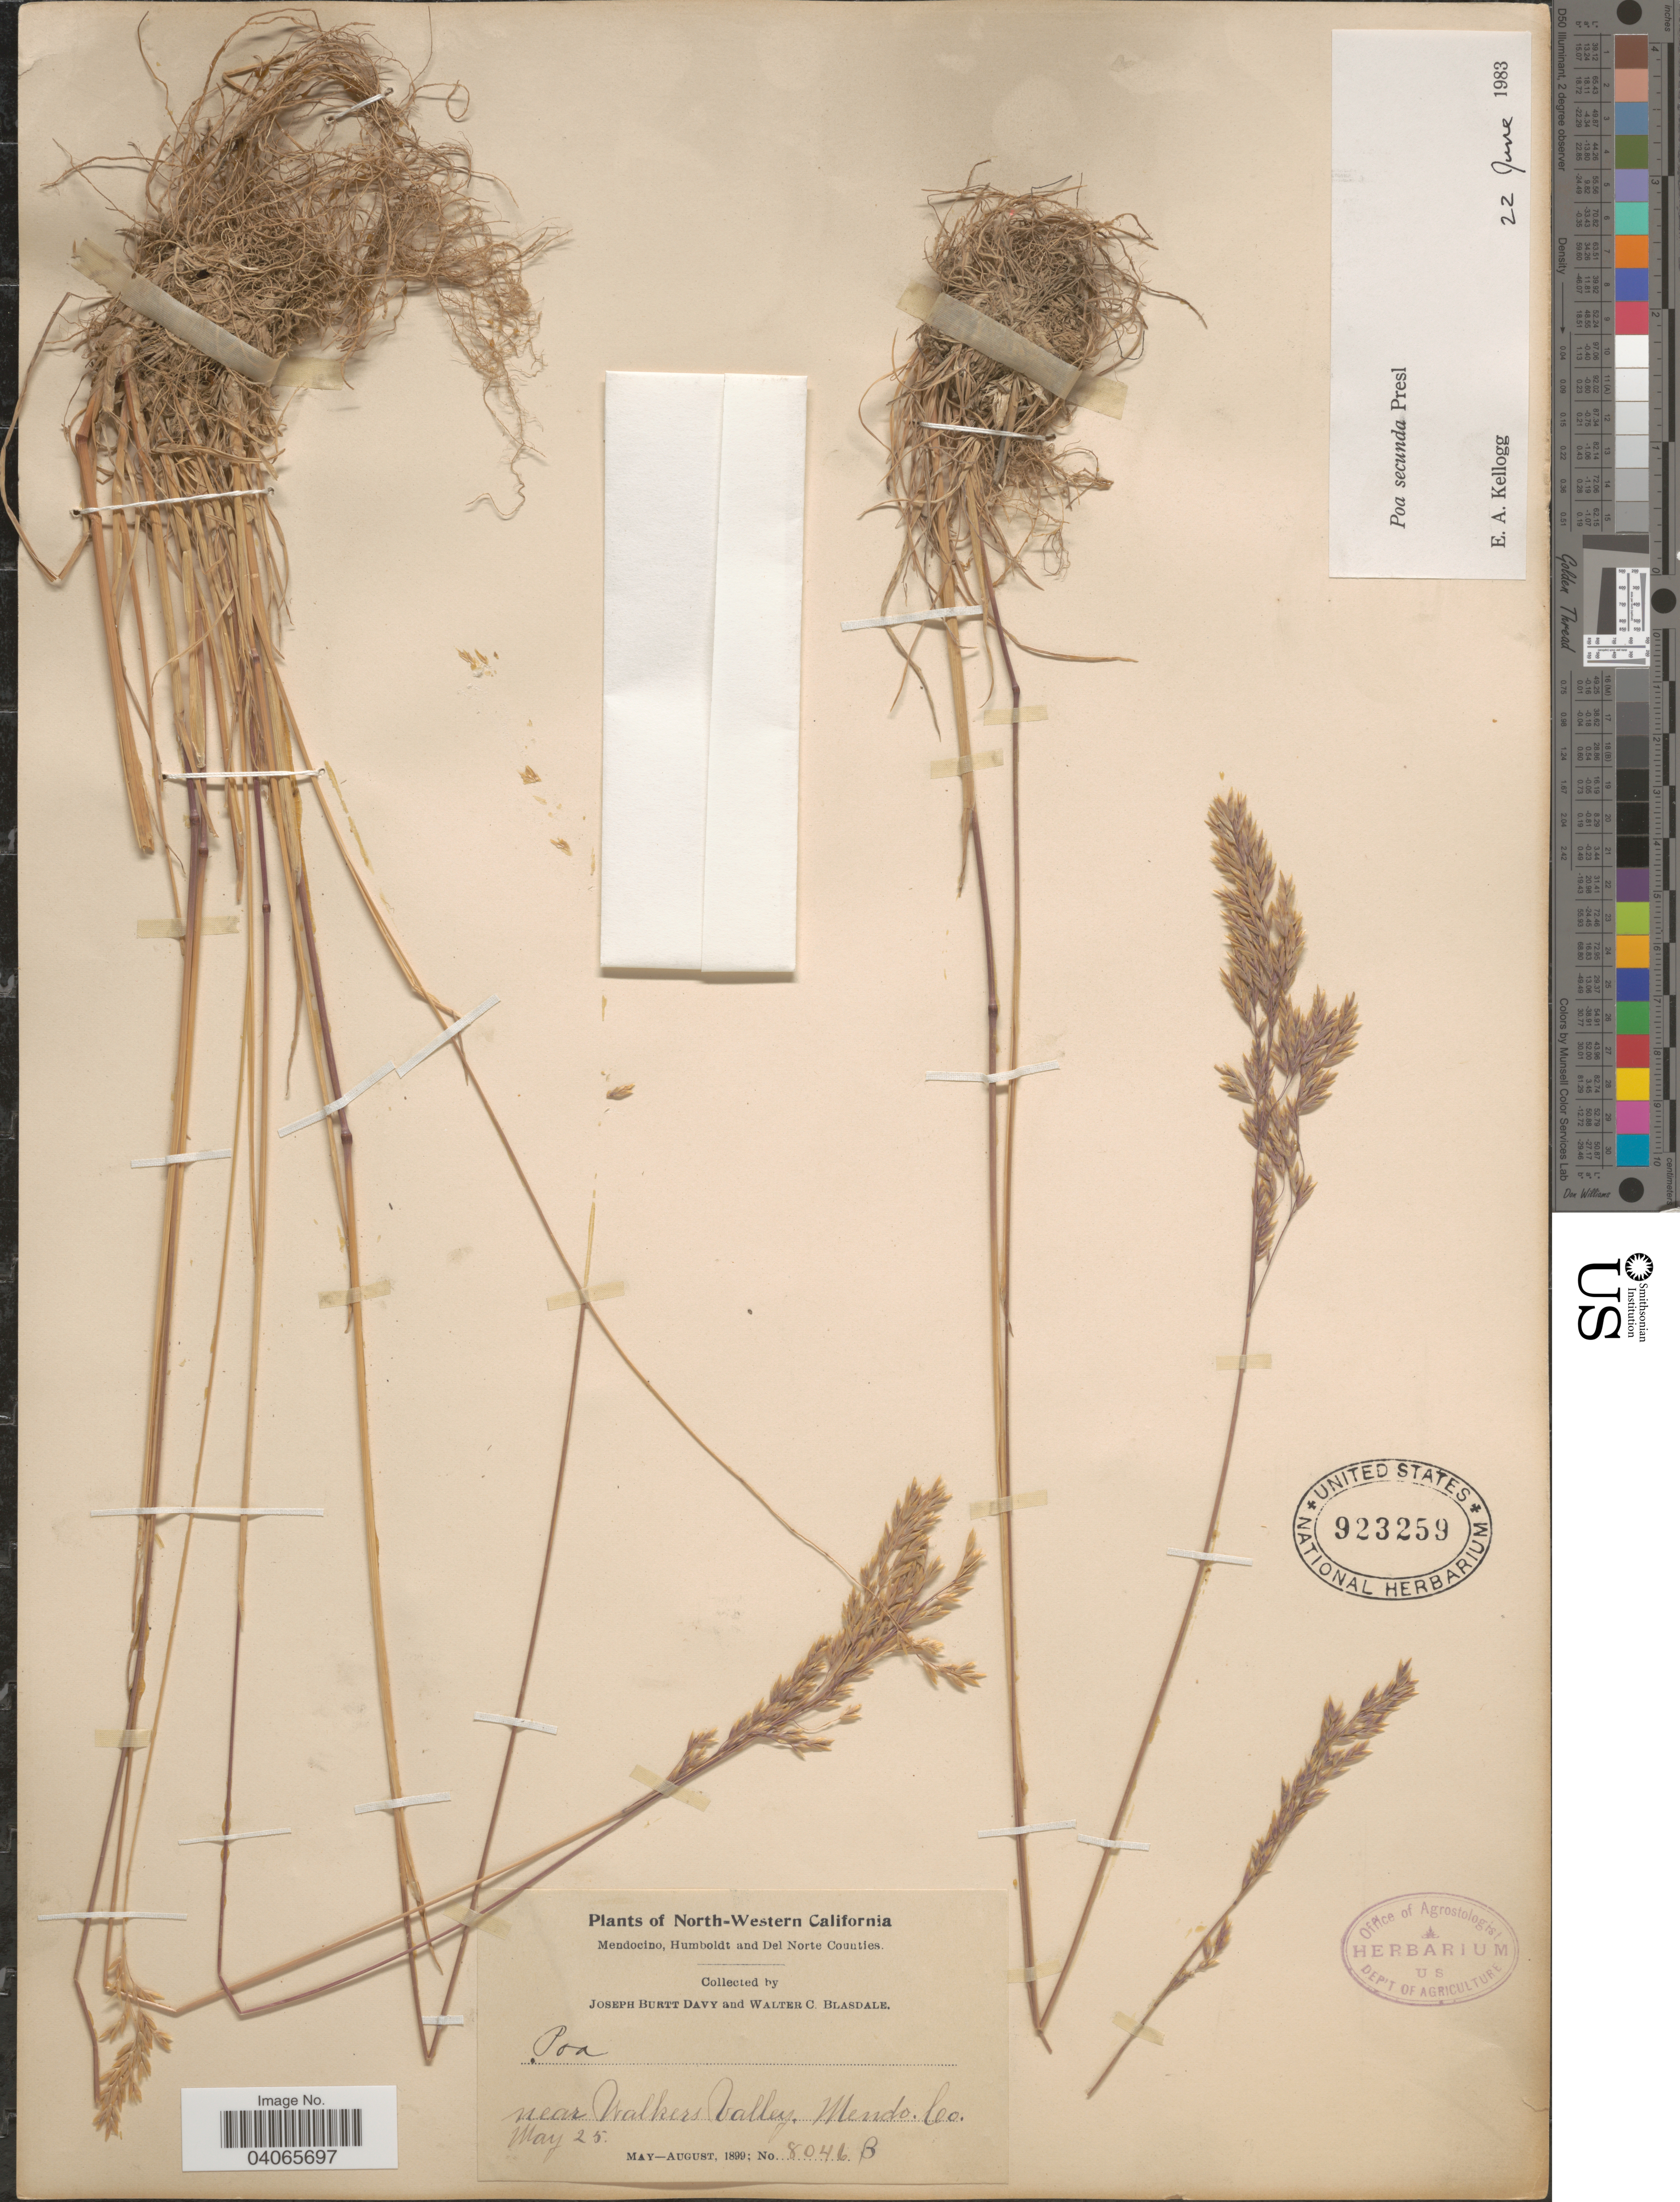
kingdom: Plantae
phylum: Tracheophyta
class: Liliopsida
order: Poales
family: Poaceae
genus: Poa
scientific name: Poa secunda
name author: J. Presl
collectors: J. Burtt Davy & W. Blasdale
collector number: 8046B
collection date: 1899-05-25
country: United States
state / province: California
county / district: Mendocino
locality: North-Western California. Near Walkers Valley, Mendo Co.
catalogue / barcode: US 923259